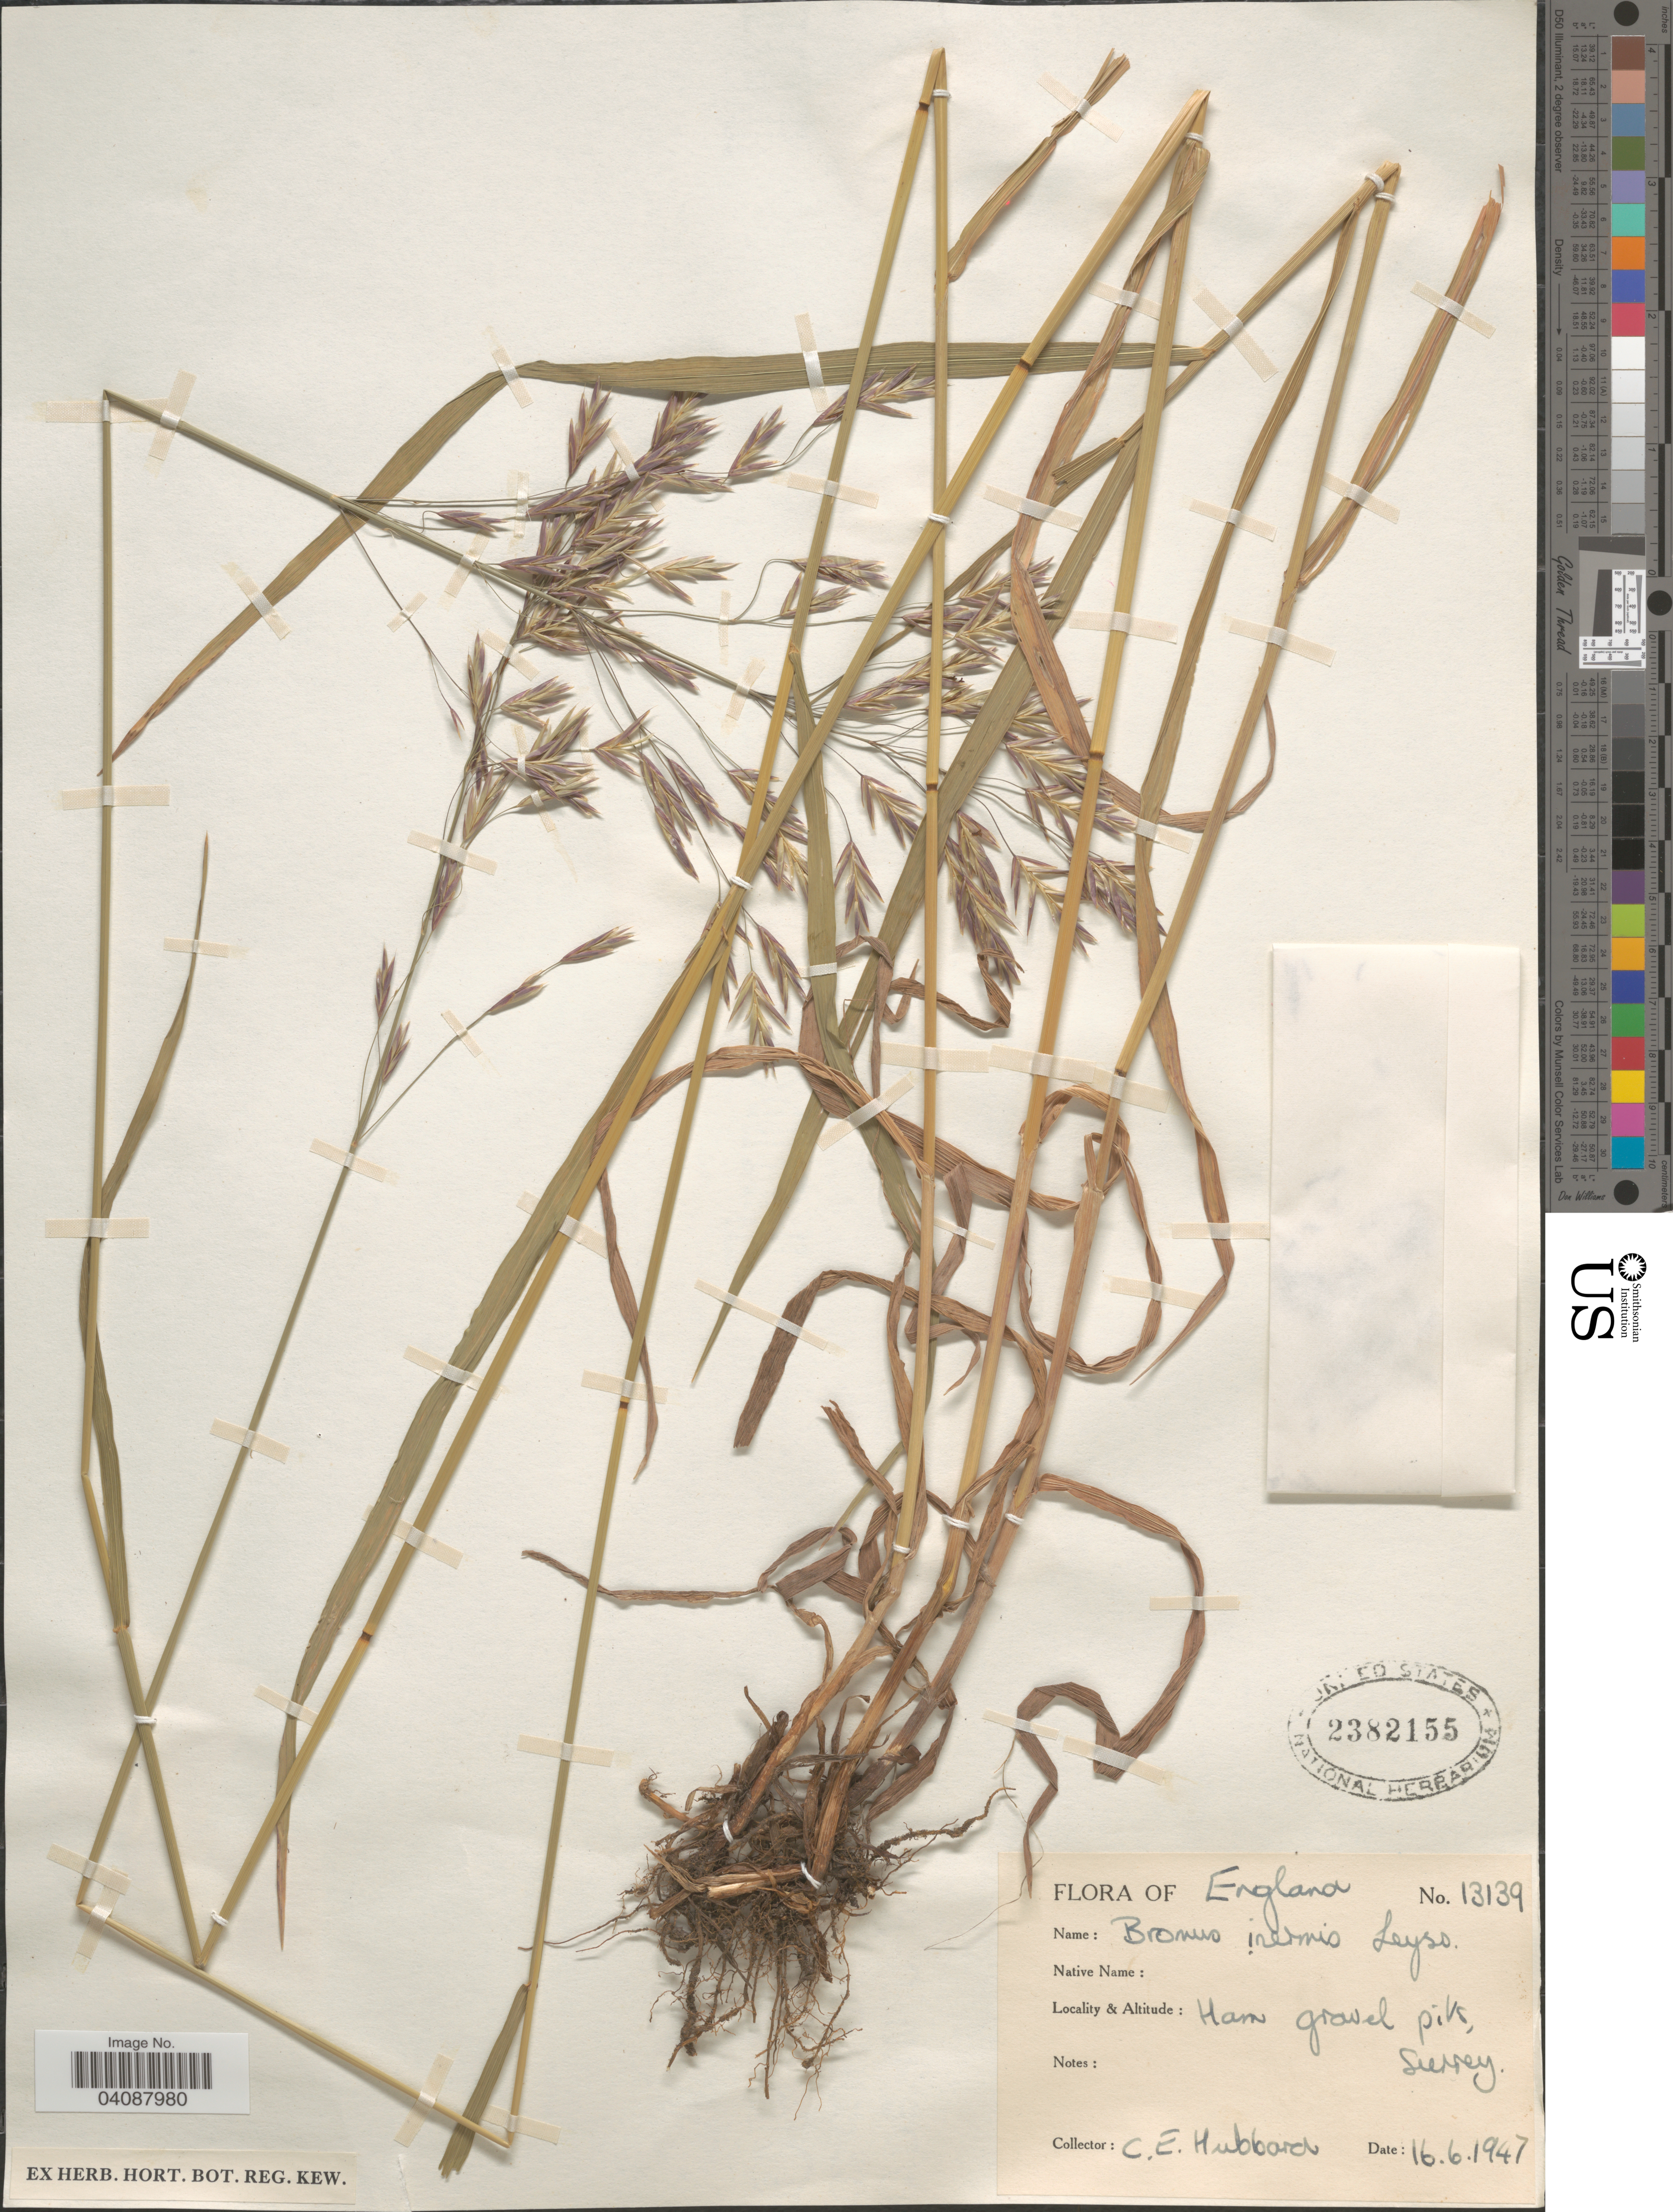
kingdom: Plantae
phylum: Tracheophyta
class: Liliopsida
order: Poales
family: Poaceae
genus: Bromus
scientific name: Bromus inermis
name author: Leyss.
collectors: C. E. Hubbard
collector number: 13139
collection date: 1947-06-16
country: United Kingdom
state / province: England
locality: Ham gravel pits, Surrey.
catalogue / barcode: US 2382155